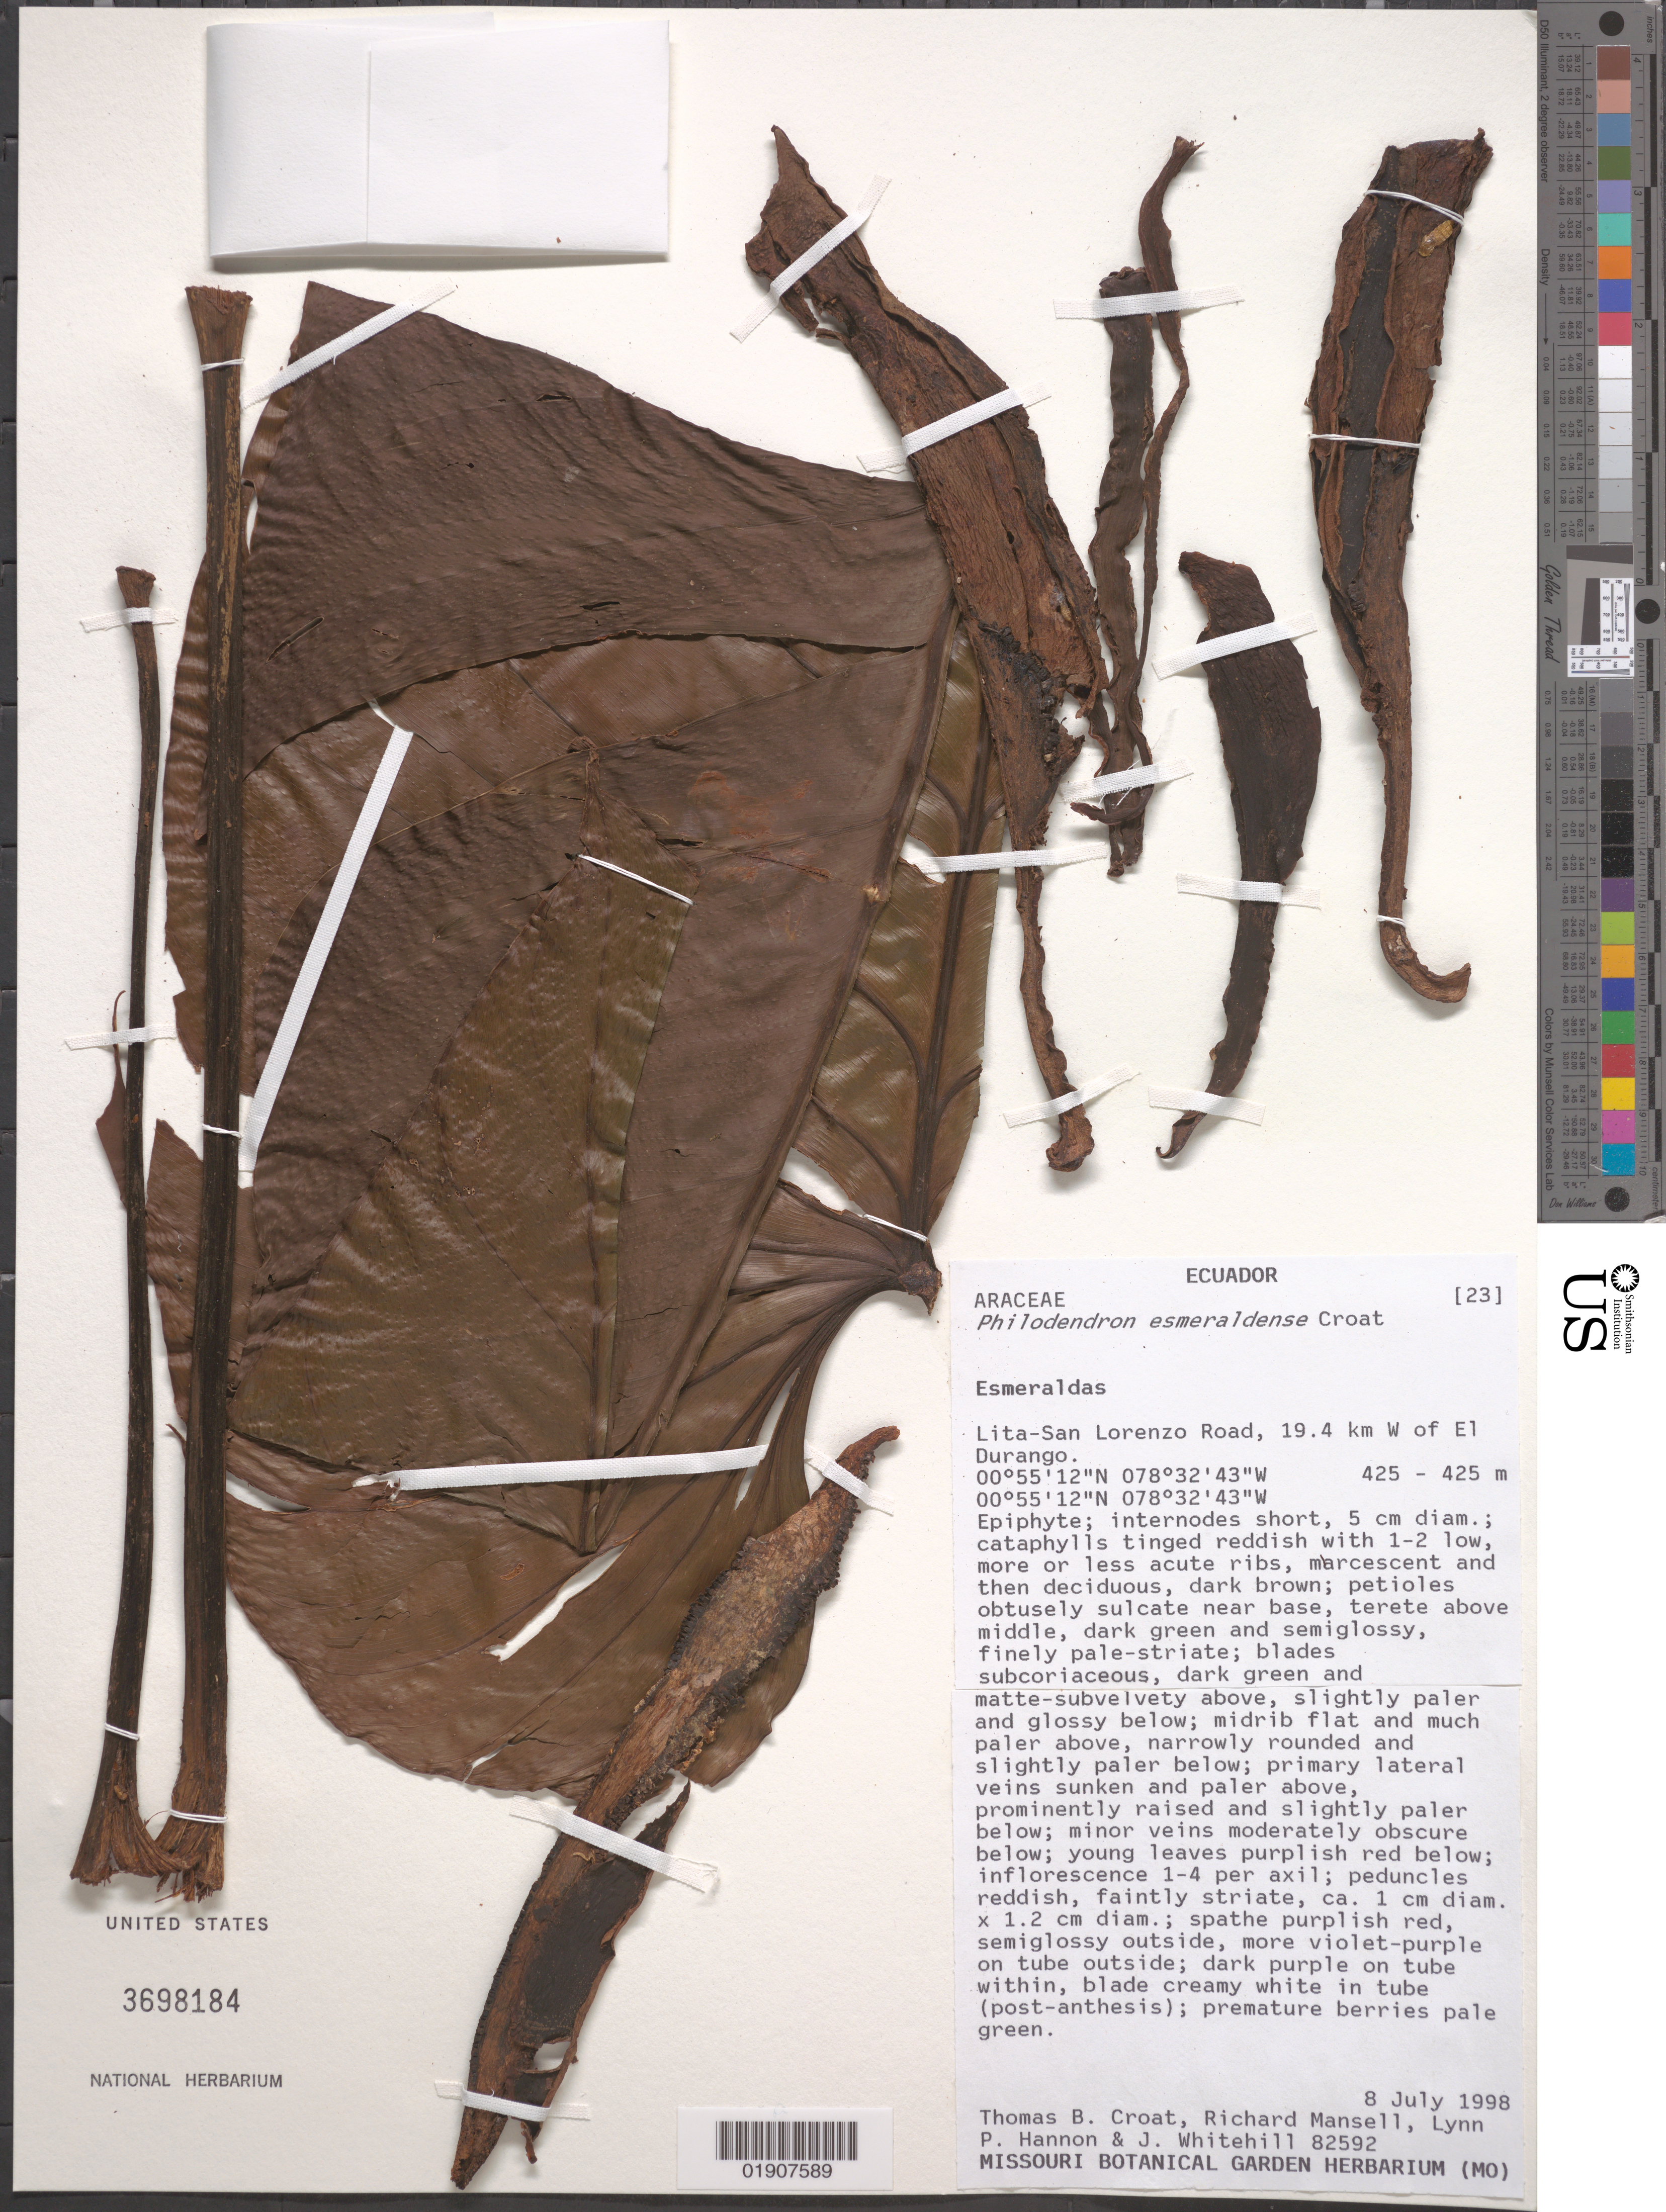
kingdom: Plantae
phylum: Tracheophyta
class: Liliopsida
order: Alismatales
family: Araceae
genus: Philodendron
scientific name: Philodendron esmeraldense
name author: Croat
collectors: T. B. Croat, R. Mansell, L. Hannon & J. Whitehill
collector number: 82592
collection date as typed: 08 Jul 1998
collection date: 1998-07-08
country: Ecuador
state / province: Esmeraldas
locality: Lita-San Lorenzo Road, 19.4 km W of El Durango.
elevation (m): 425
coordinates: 00 55 12 N, 78 32 43 W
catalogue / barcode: US 3698184